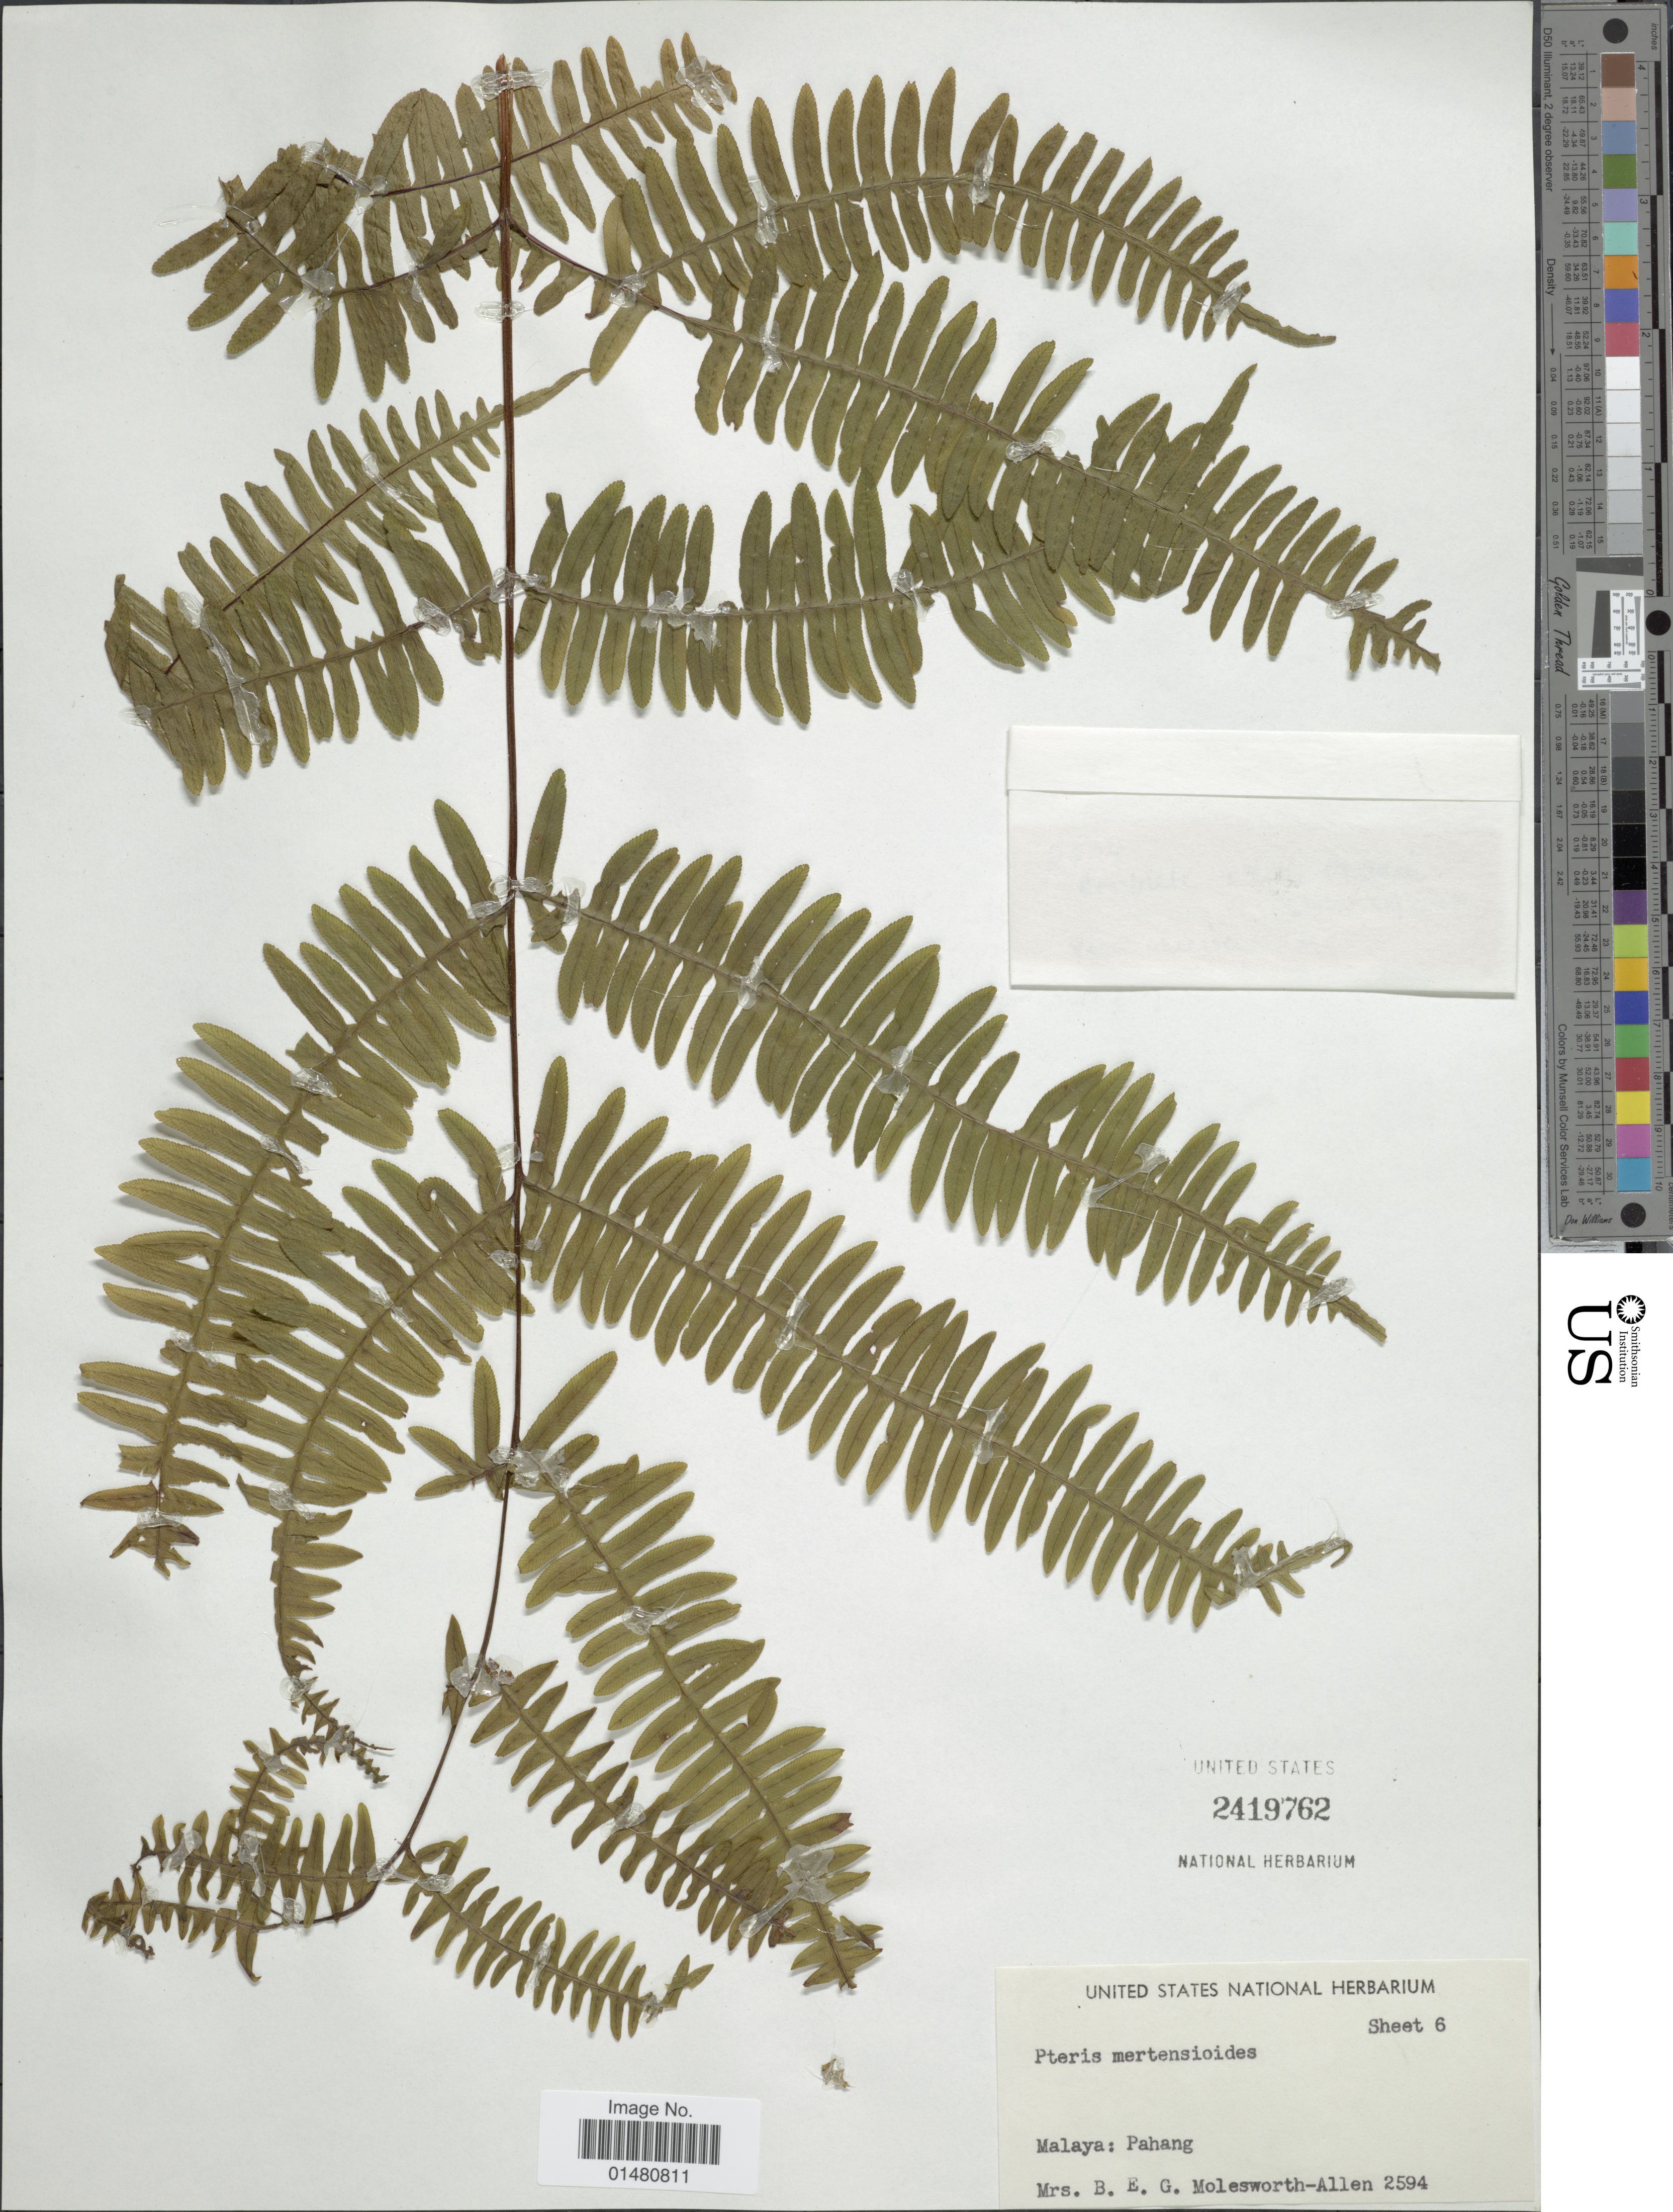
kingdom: Plantae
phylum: Tracheophyta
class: Polypodiopsida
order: Polypodiales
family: Pteridaceae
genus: Pteris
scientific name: Pteris mertensioides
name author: Willd.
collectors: Mrs. B. E. G. Molesworth-Allen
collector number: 2594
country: Malaysia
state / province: Pahang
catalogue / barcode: US 2419762